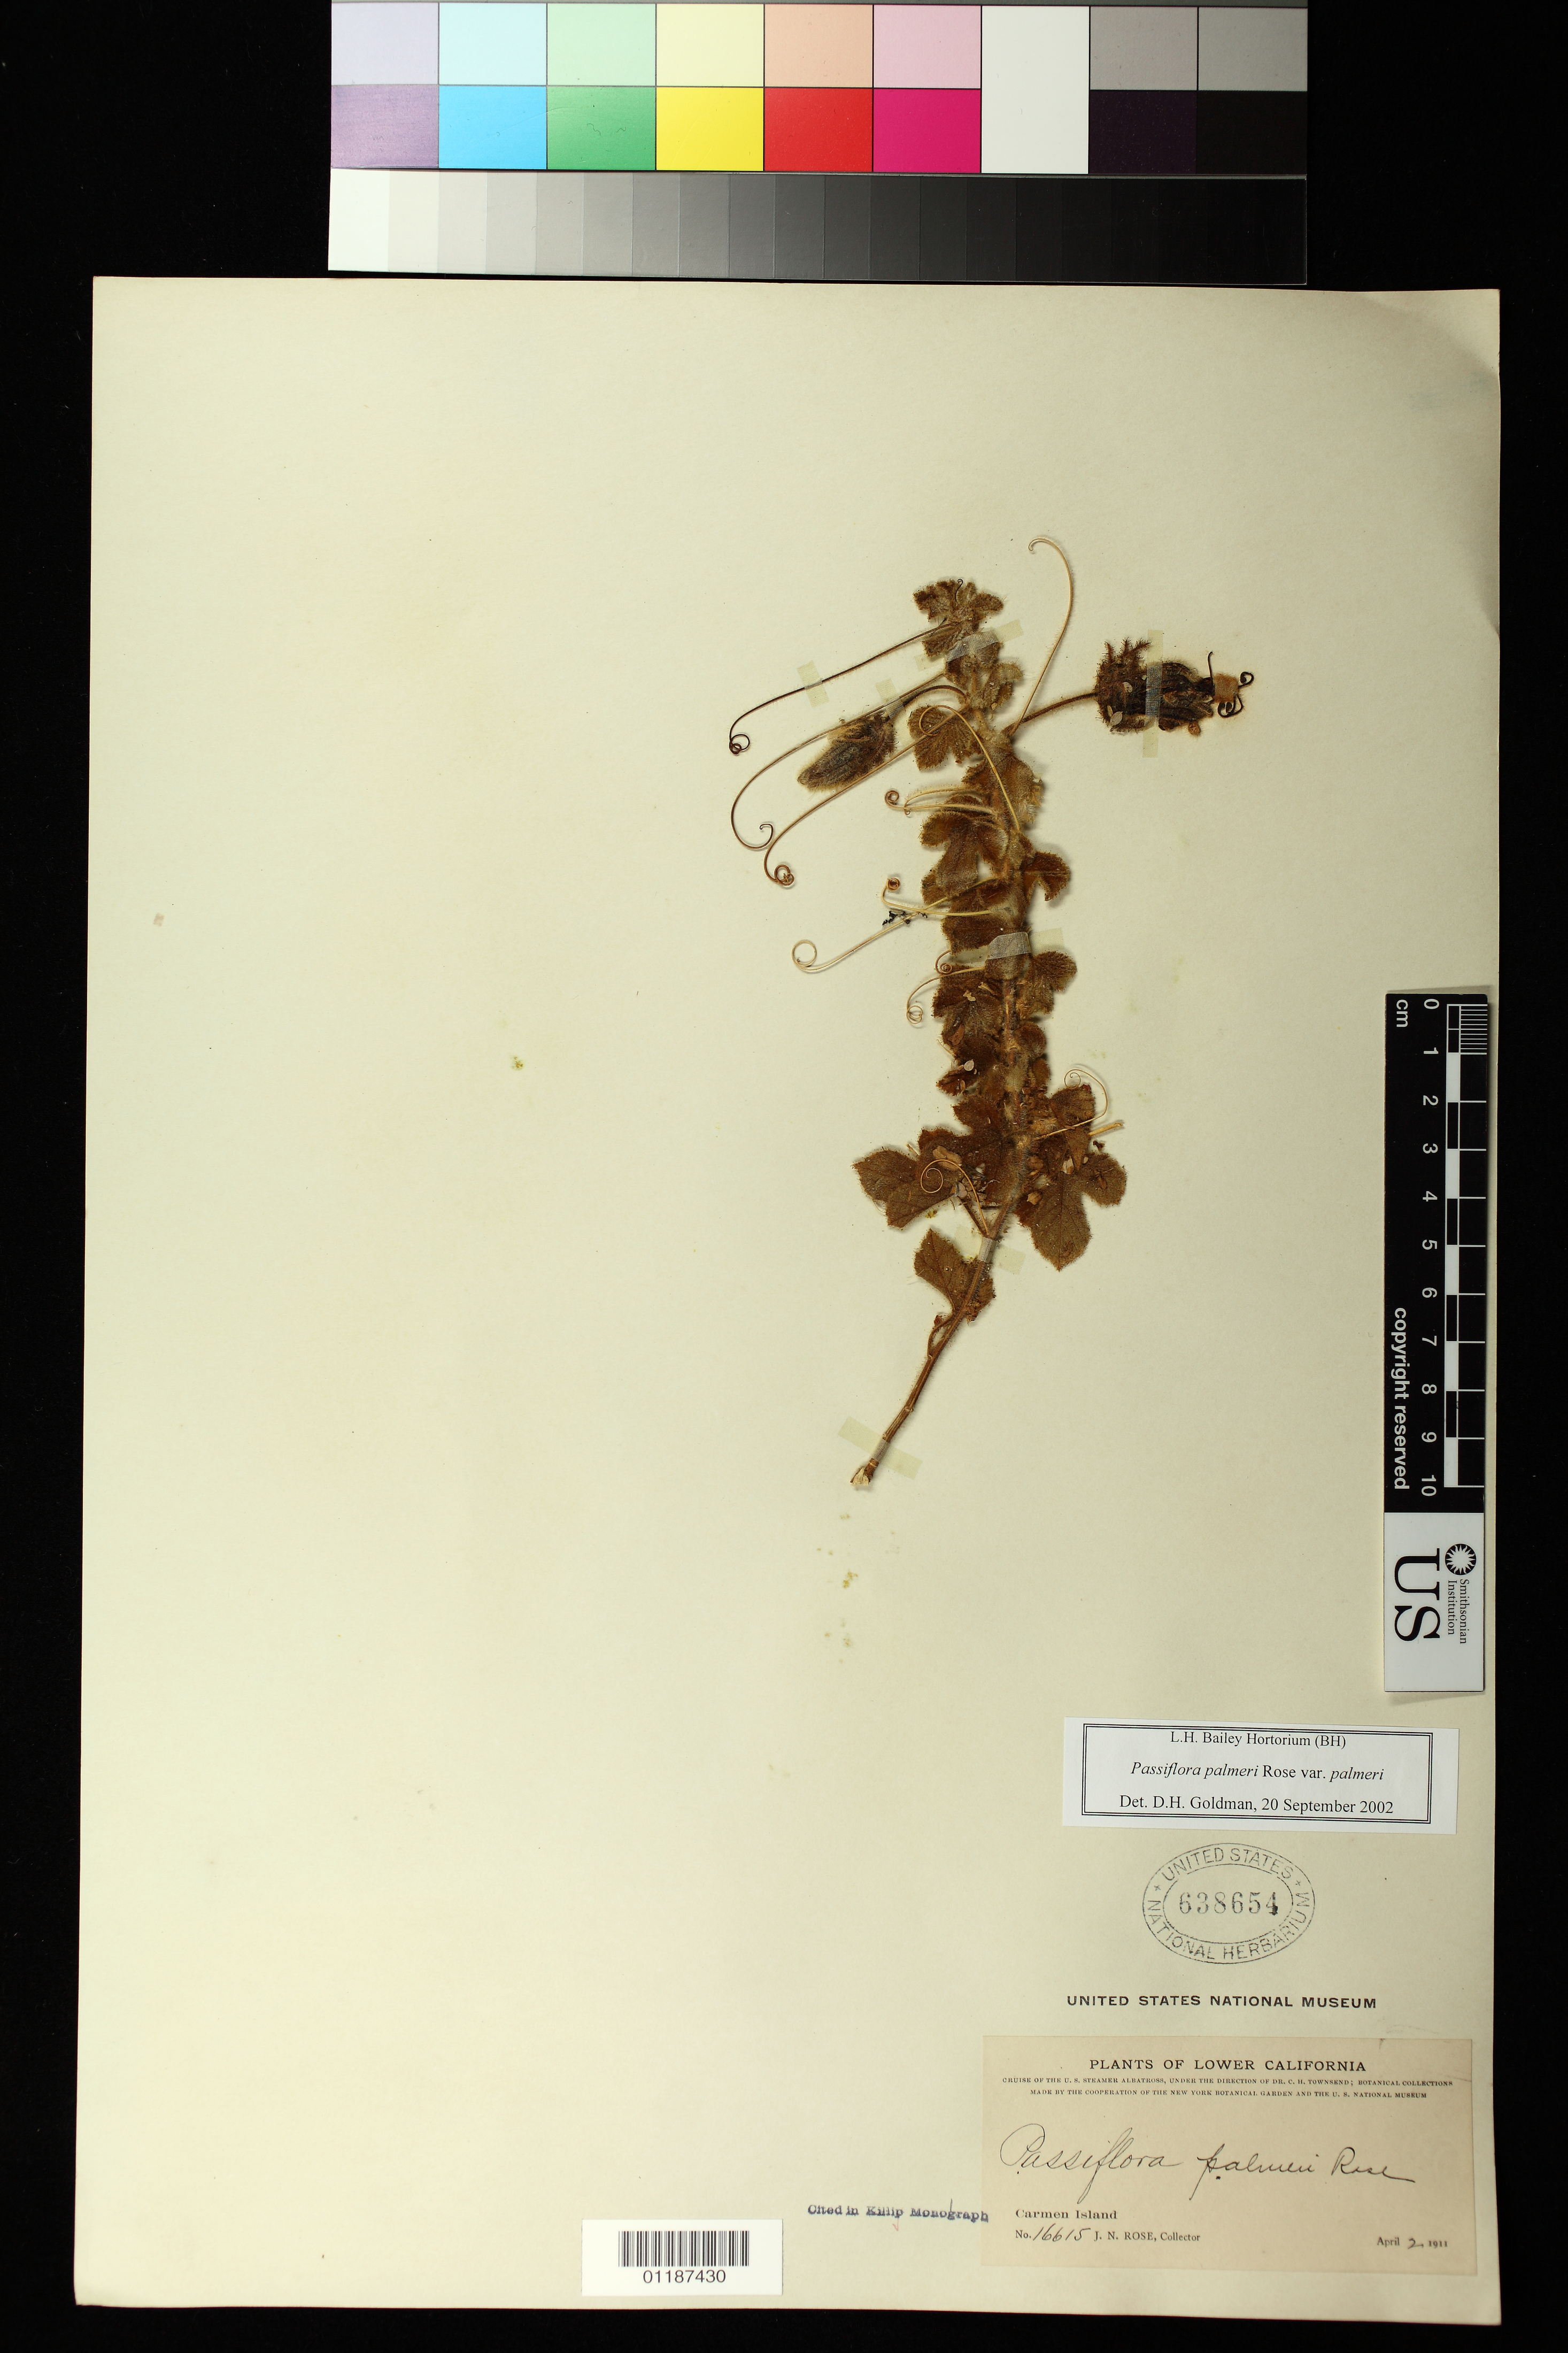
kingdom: Plantae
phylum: Tracheophyta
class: Magnoliopsida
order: Malpighiales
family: Passifloraceae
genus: Passiflora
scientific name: Passiflora palmeri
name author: Rose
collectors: J. N. Rose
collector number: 16615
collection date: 1911-04-02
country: Mexico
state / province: Baja California Sur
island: Carmen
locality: Carmen Island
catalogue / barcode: US 638654